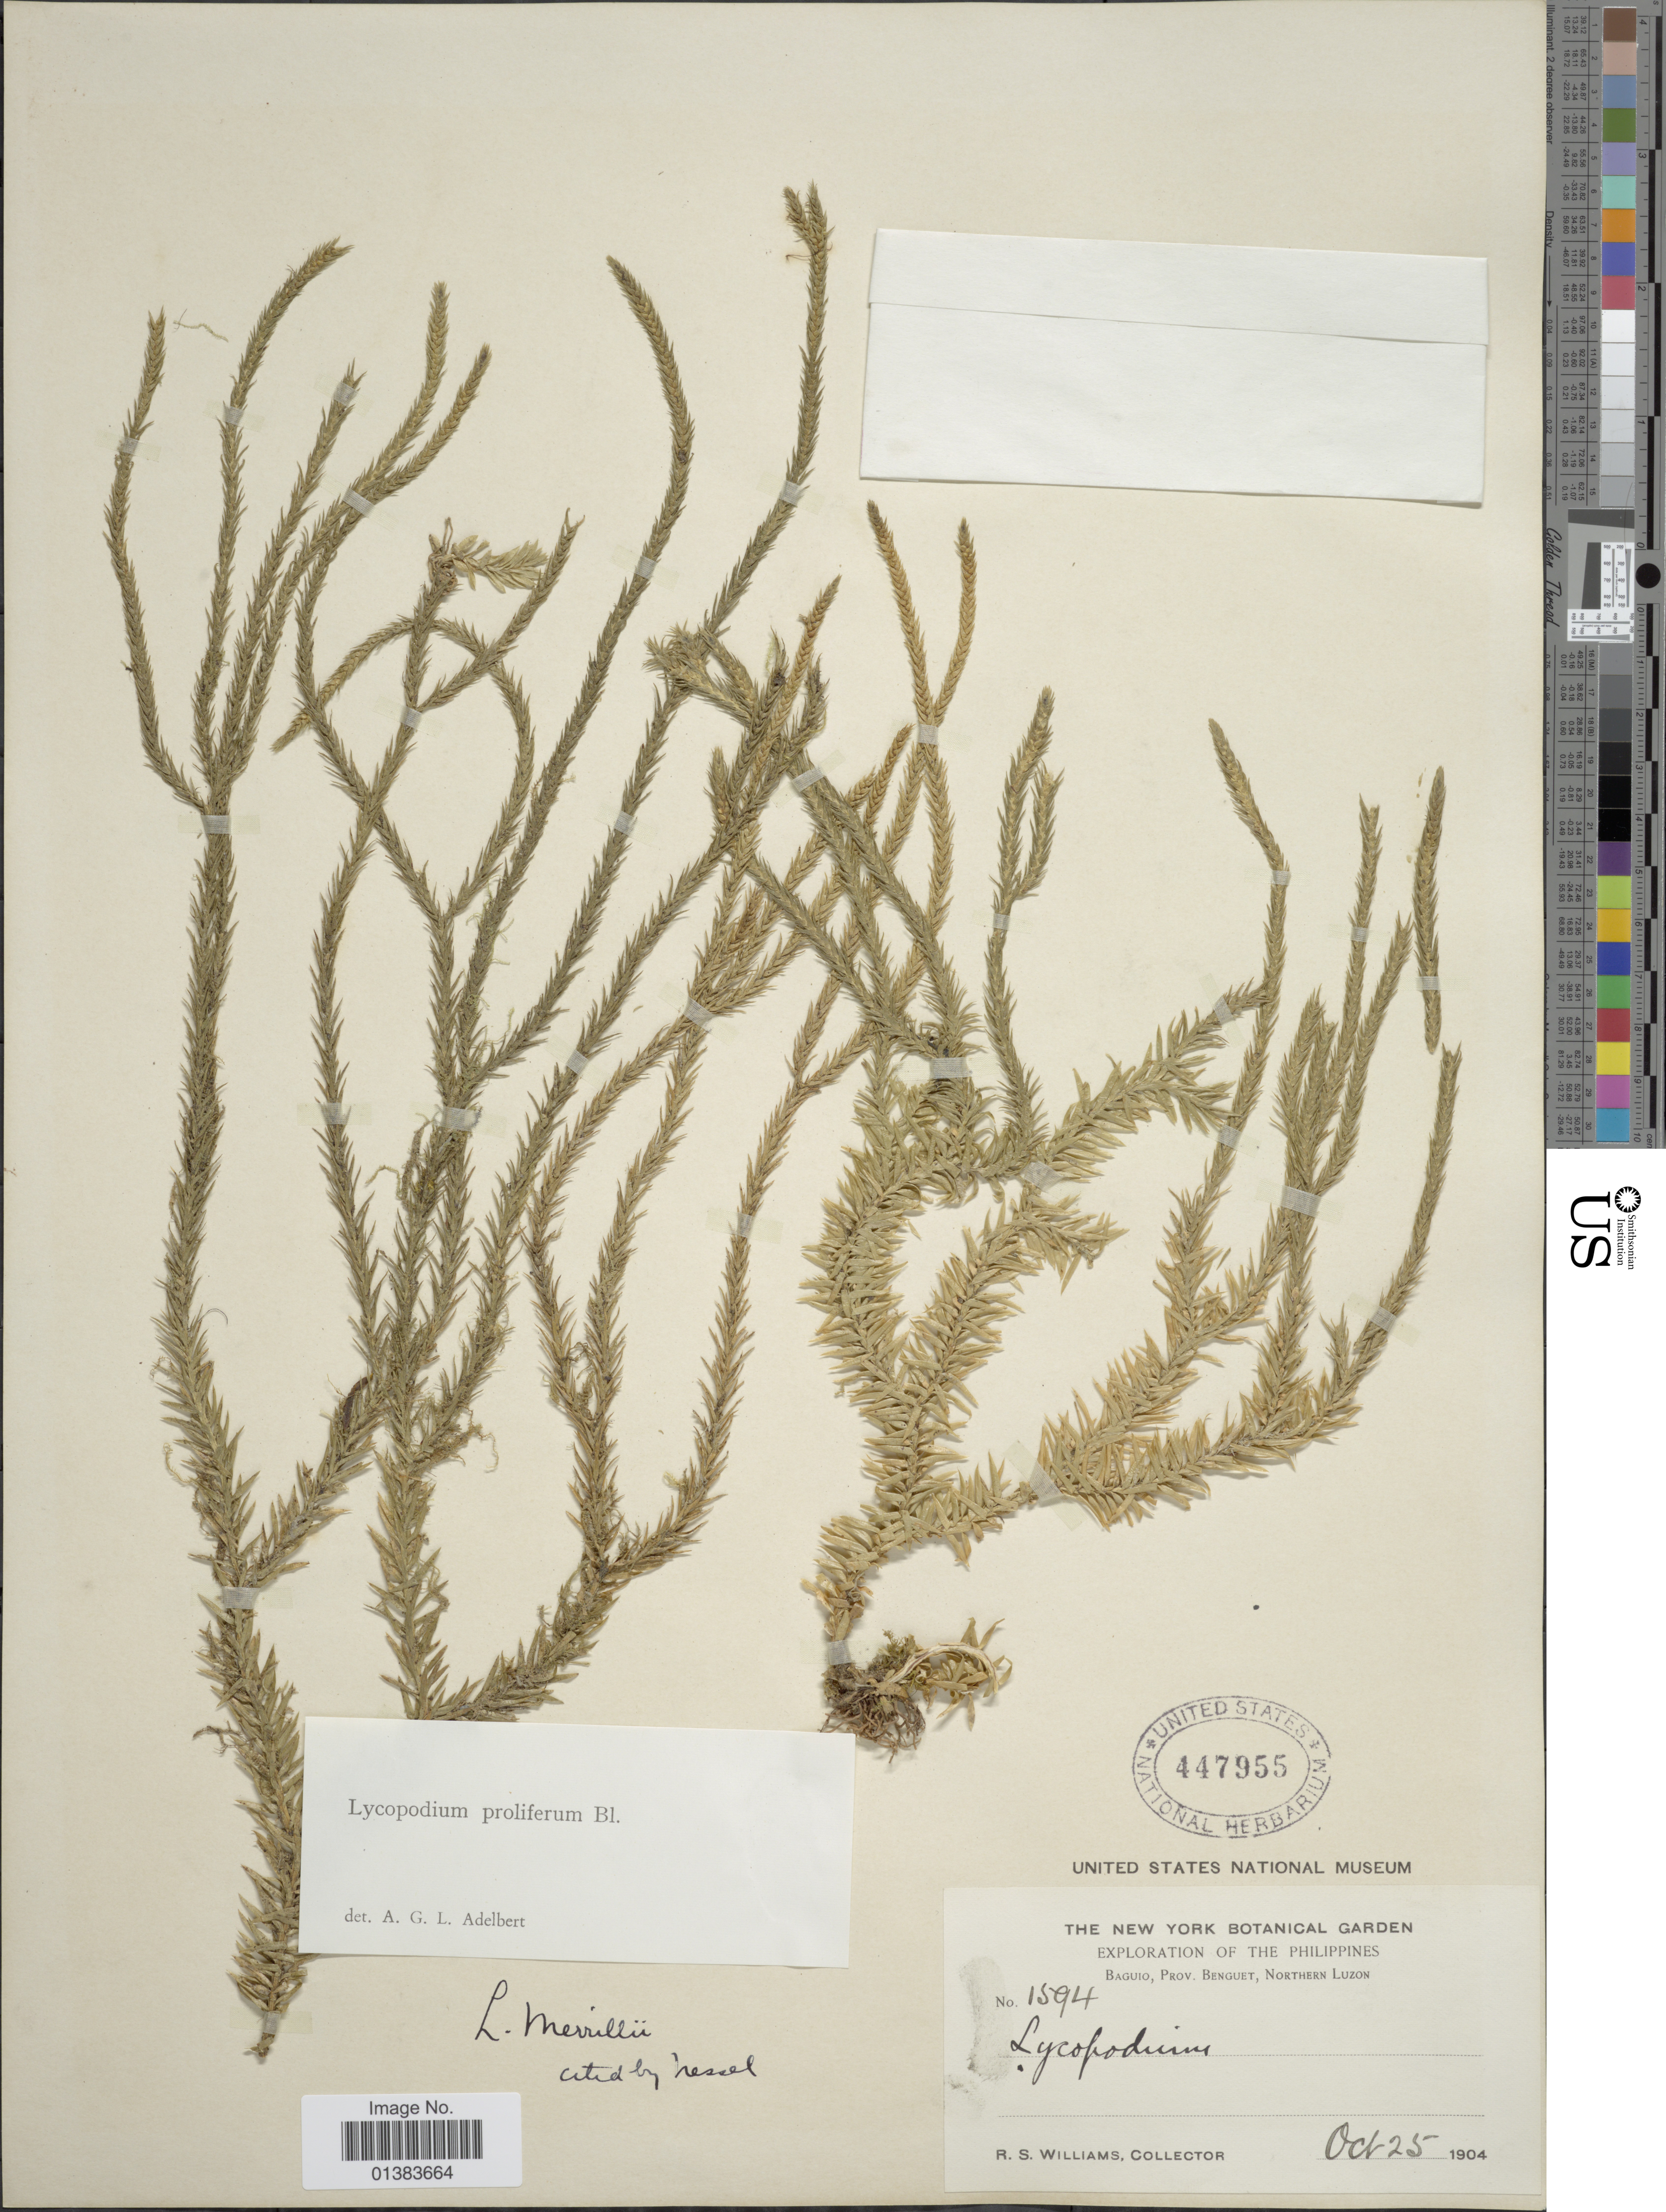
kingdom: Plantae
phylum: Tracheophyta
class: Lycopodiopsida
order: Lycopodiales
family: Lycopodiaceae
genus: Phlegmariurus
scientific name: Phlegmariurus proliferus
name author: (Blume) A. R. Field & Bostock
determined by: Field, A. R.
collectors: R. S. Williams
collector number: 1594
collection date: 1904-10-25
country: Philippines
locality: Baguio, Prov. Benguet, Northern Luzon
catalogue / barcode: US 447955